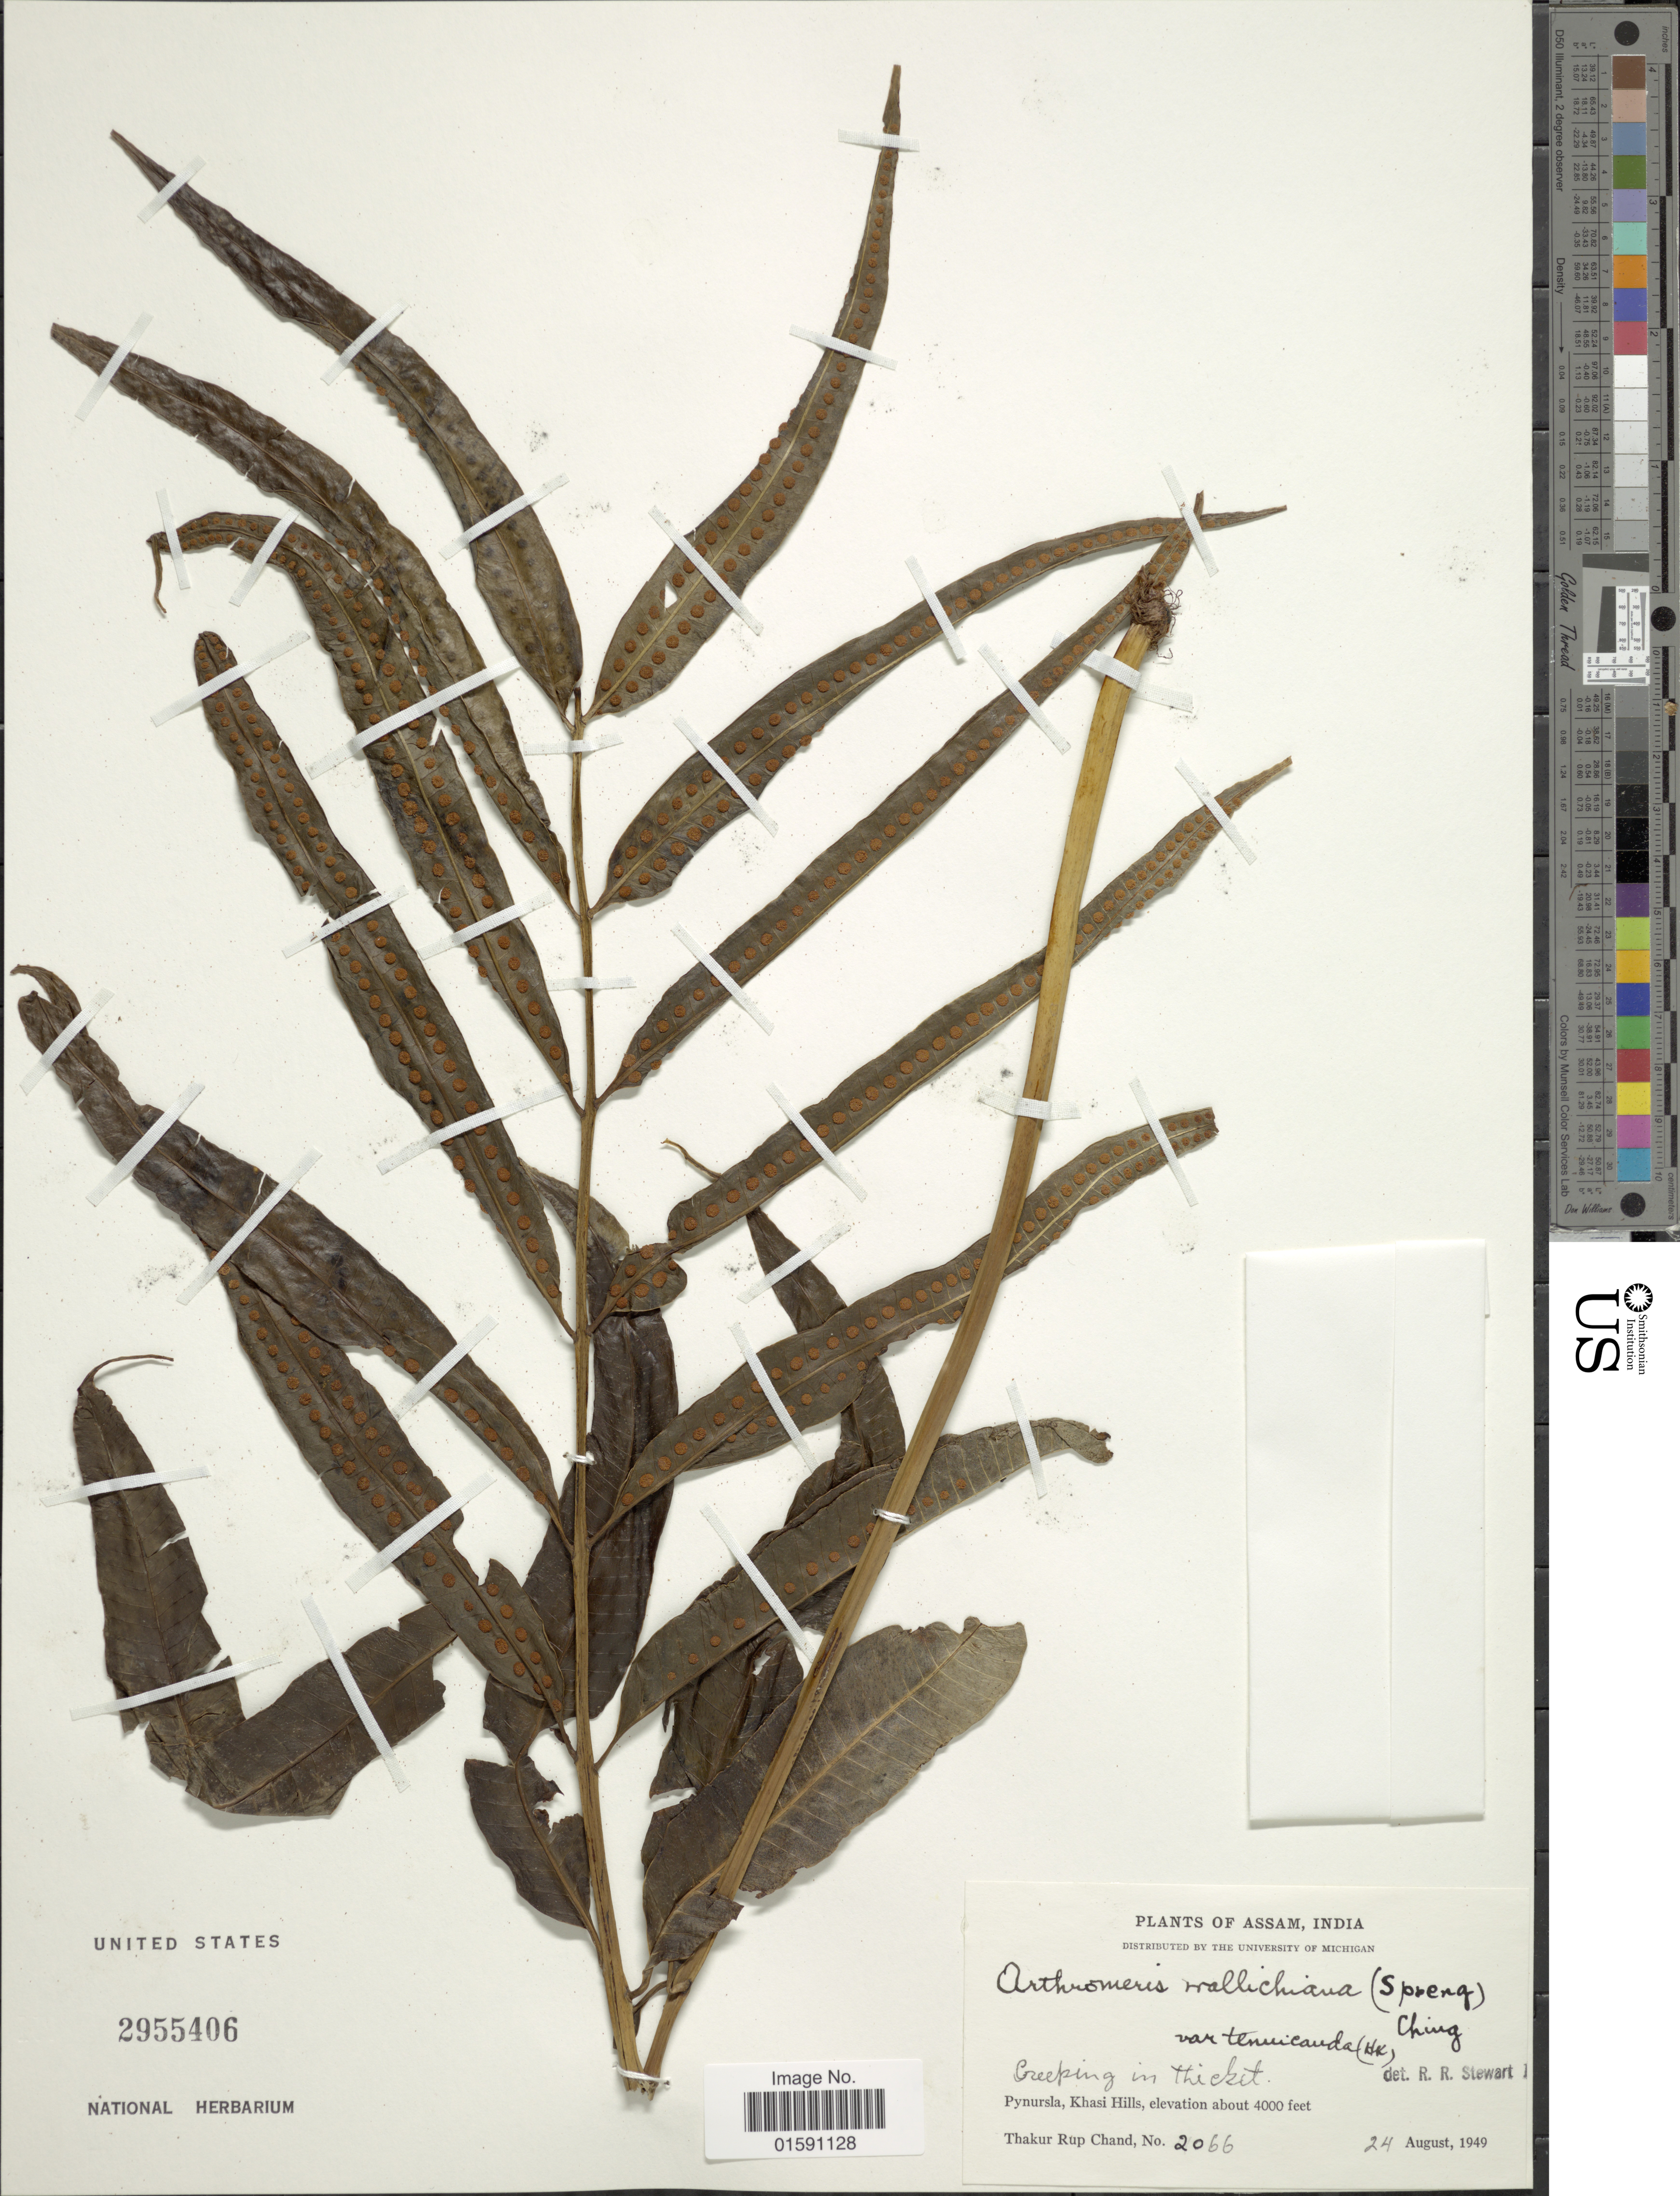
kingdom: Plantae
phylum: Tracheophyta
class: Polypodiopsida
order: Polypodiales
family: Polypodiaceae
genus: Arthromeris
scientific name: Arthromeris wallichiana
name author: (Spreng.) Ching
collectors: T. R. Chand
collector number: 2066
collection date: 1949-08-24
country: India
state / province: Meghalaya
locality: Pynursla, Khasi Hills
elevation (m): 1219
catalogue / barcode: US 2955406